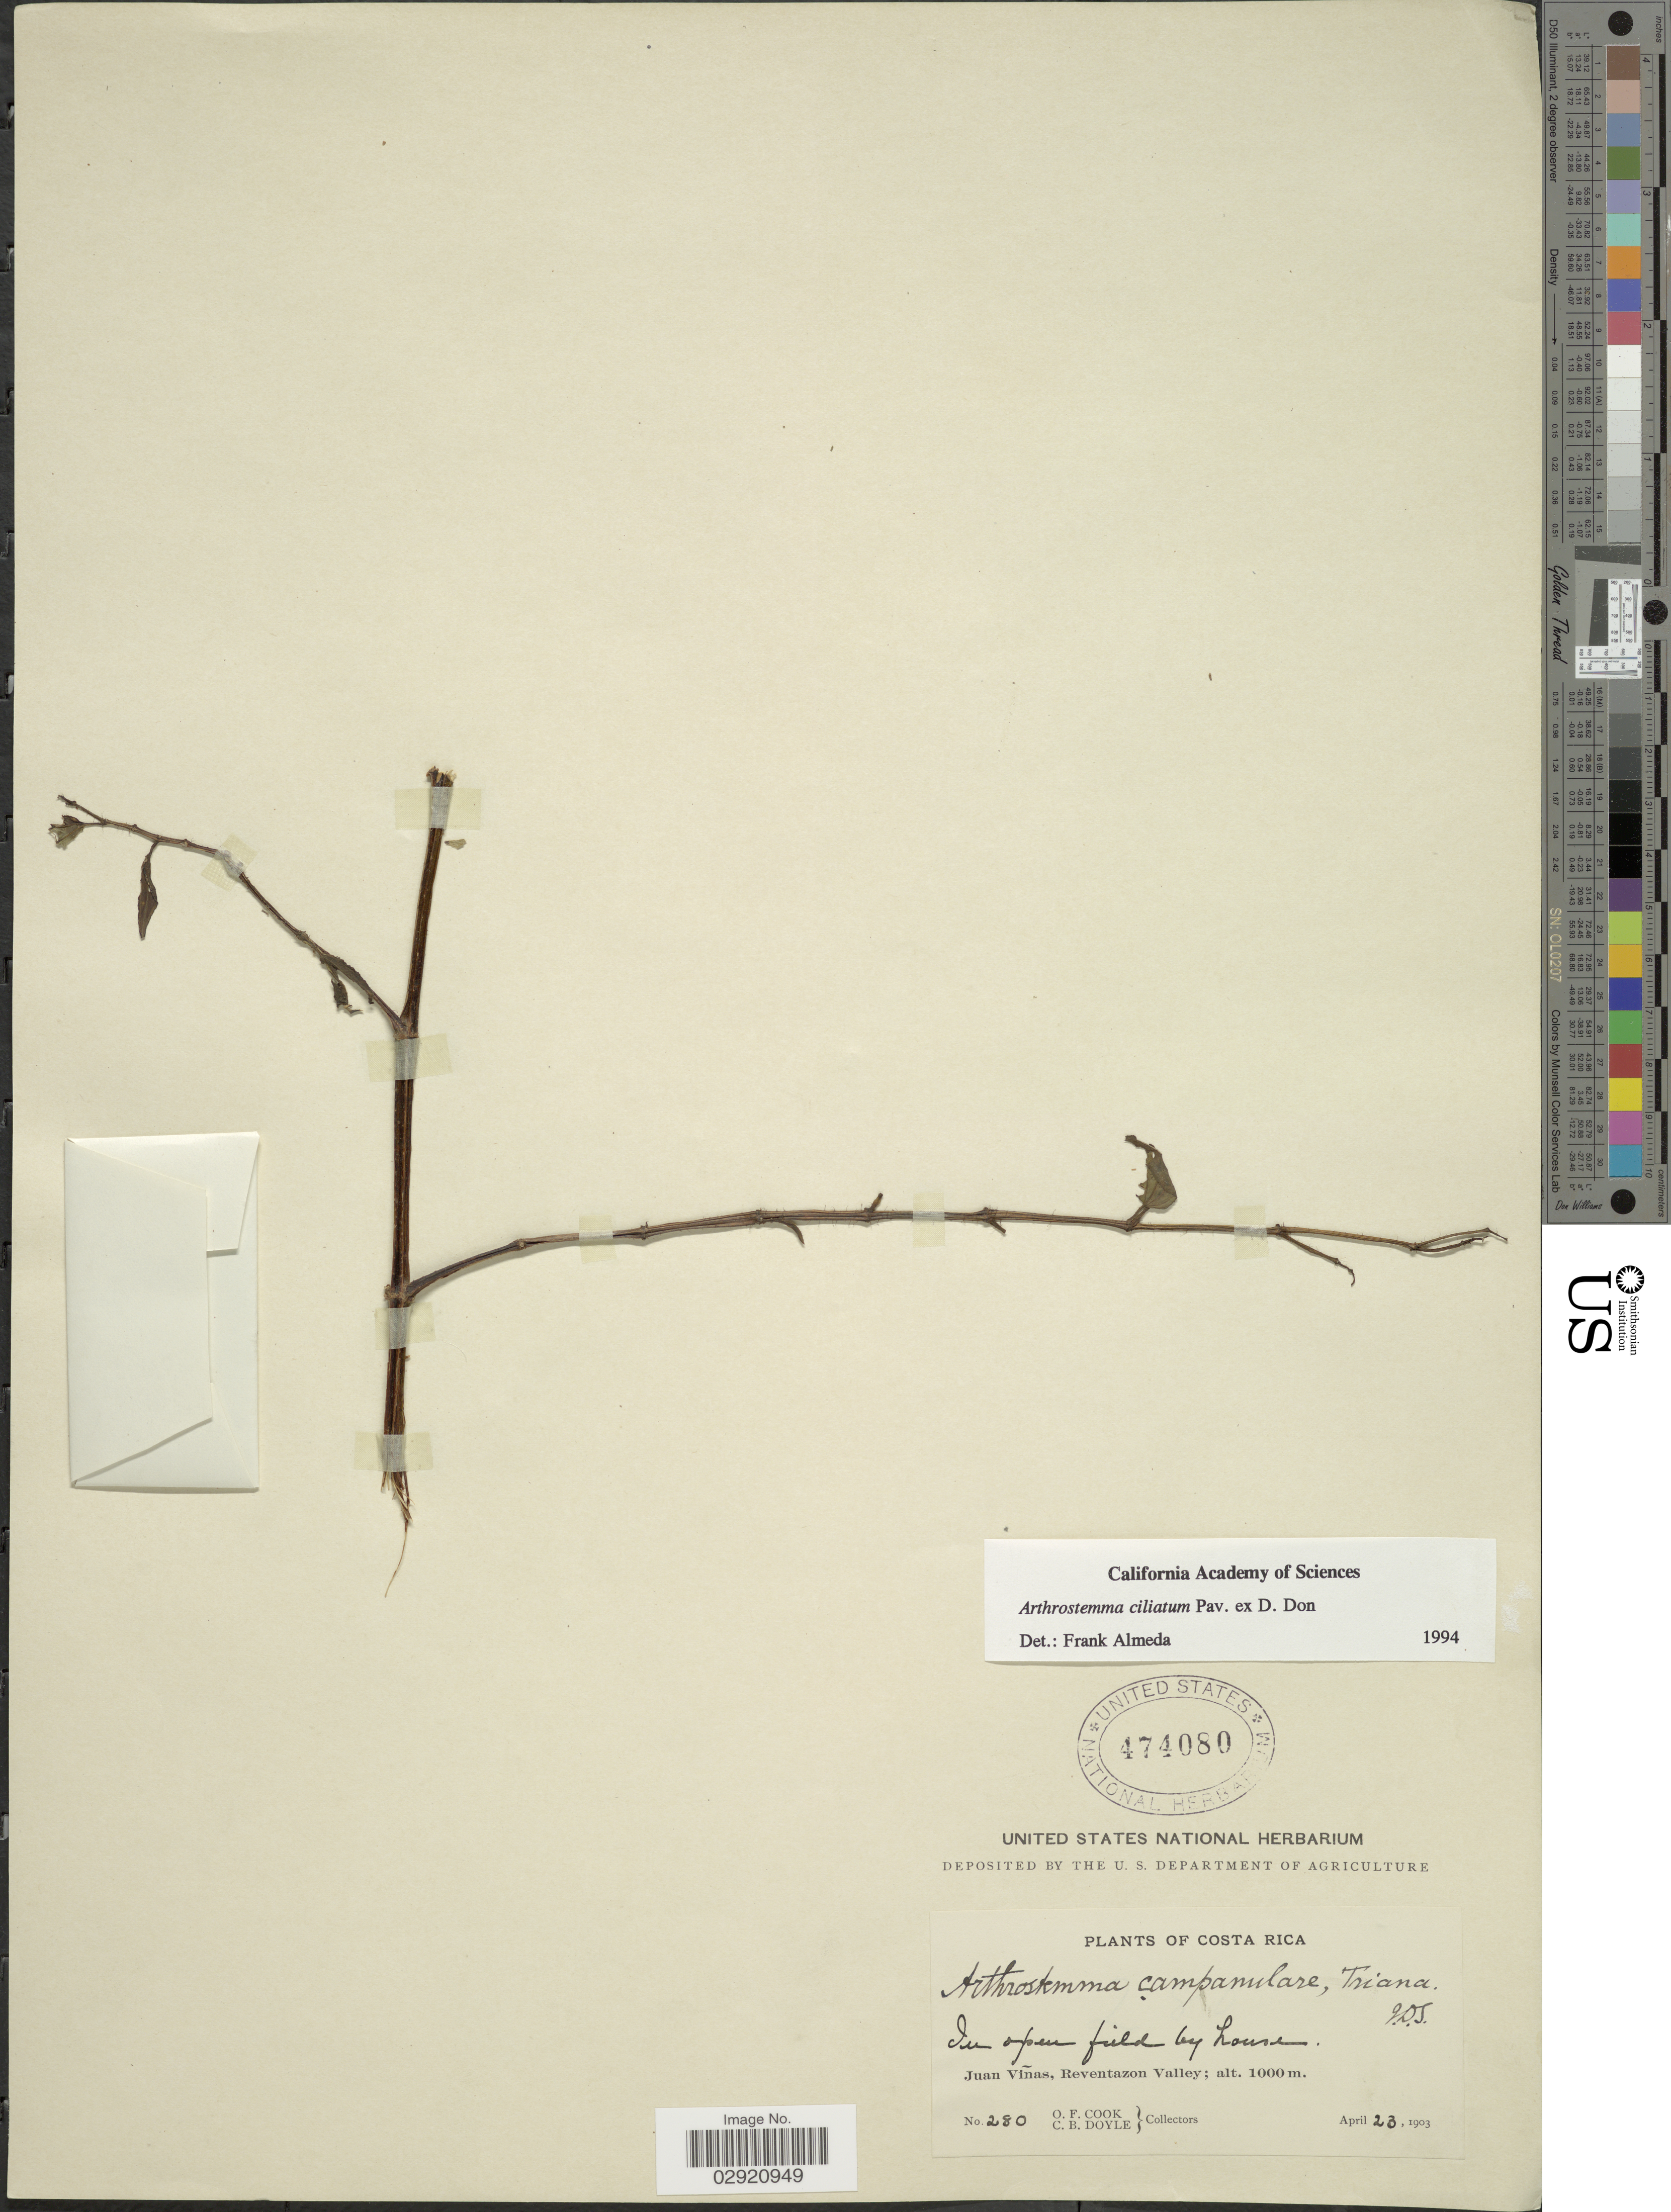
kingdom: Plantae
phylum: Tracheophyta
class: Magnoliopsida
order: Myrtales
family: Melastomataceae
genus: Arthrostemma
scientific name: Arthrostemma ciliatum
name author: Pav. ex D. Don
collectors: O. F. Cook & C. Doyle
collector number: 280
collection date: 1903-04-23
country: Costa Rica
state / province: Cartago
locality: Juan Viñas, Reventazon Valley.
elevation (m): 1000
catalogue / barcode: US 474080